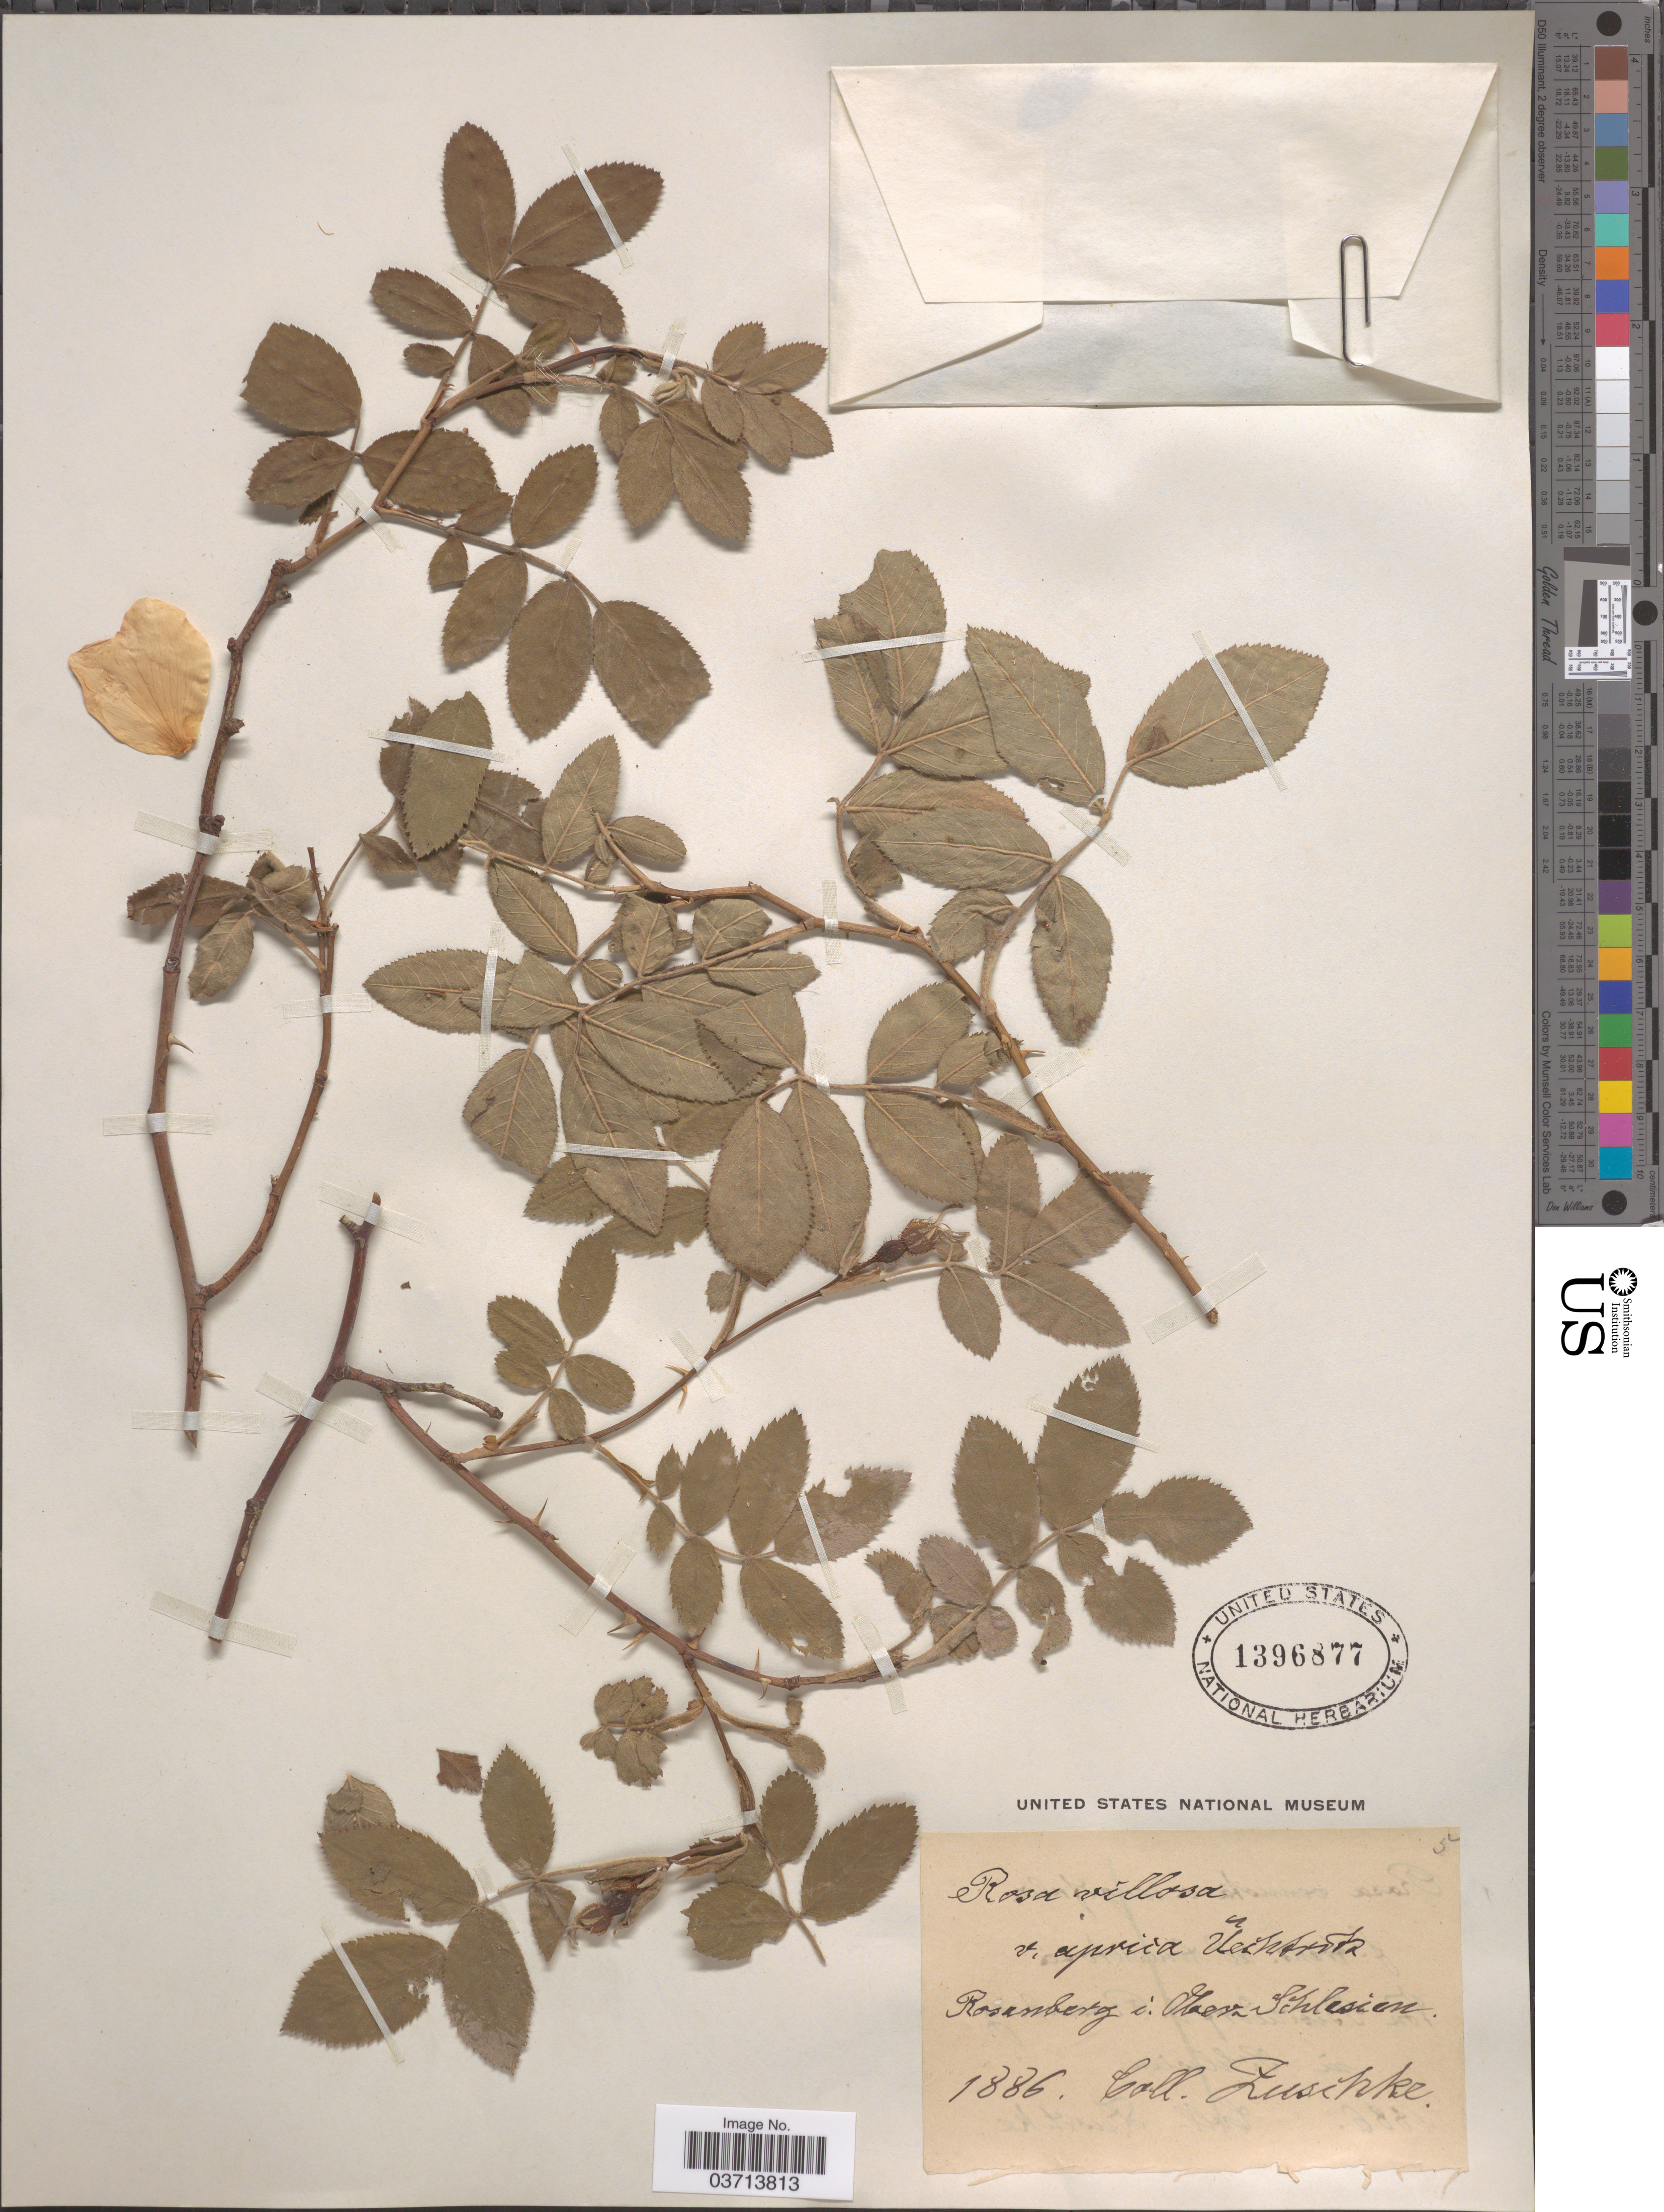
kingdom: Plantae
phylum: Tracheophyta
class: Magnoliopsida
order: Rosales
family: Rosaceae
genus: Rosa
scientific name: Rosa villosa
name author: L.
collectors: Zuschke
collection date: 1886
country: Poland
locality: Rosenberg i. Ober Schlesien.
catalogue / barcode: US 1396877